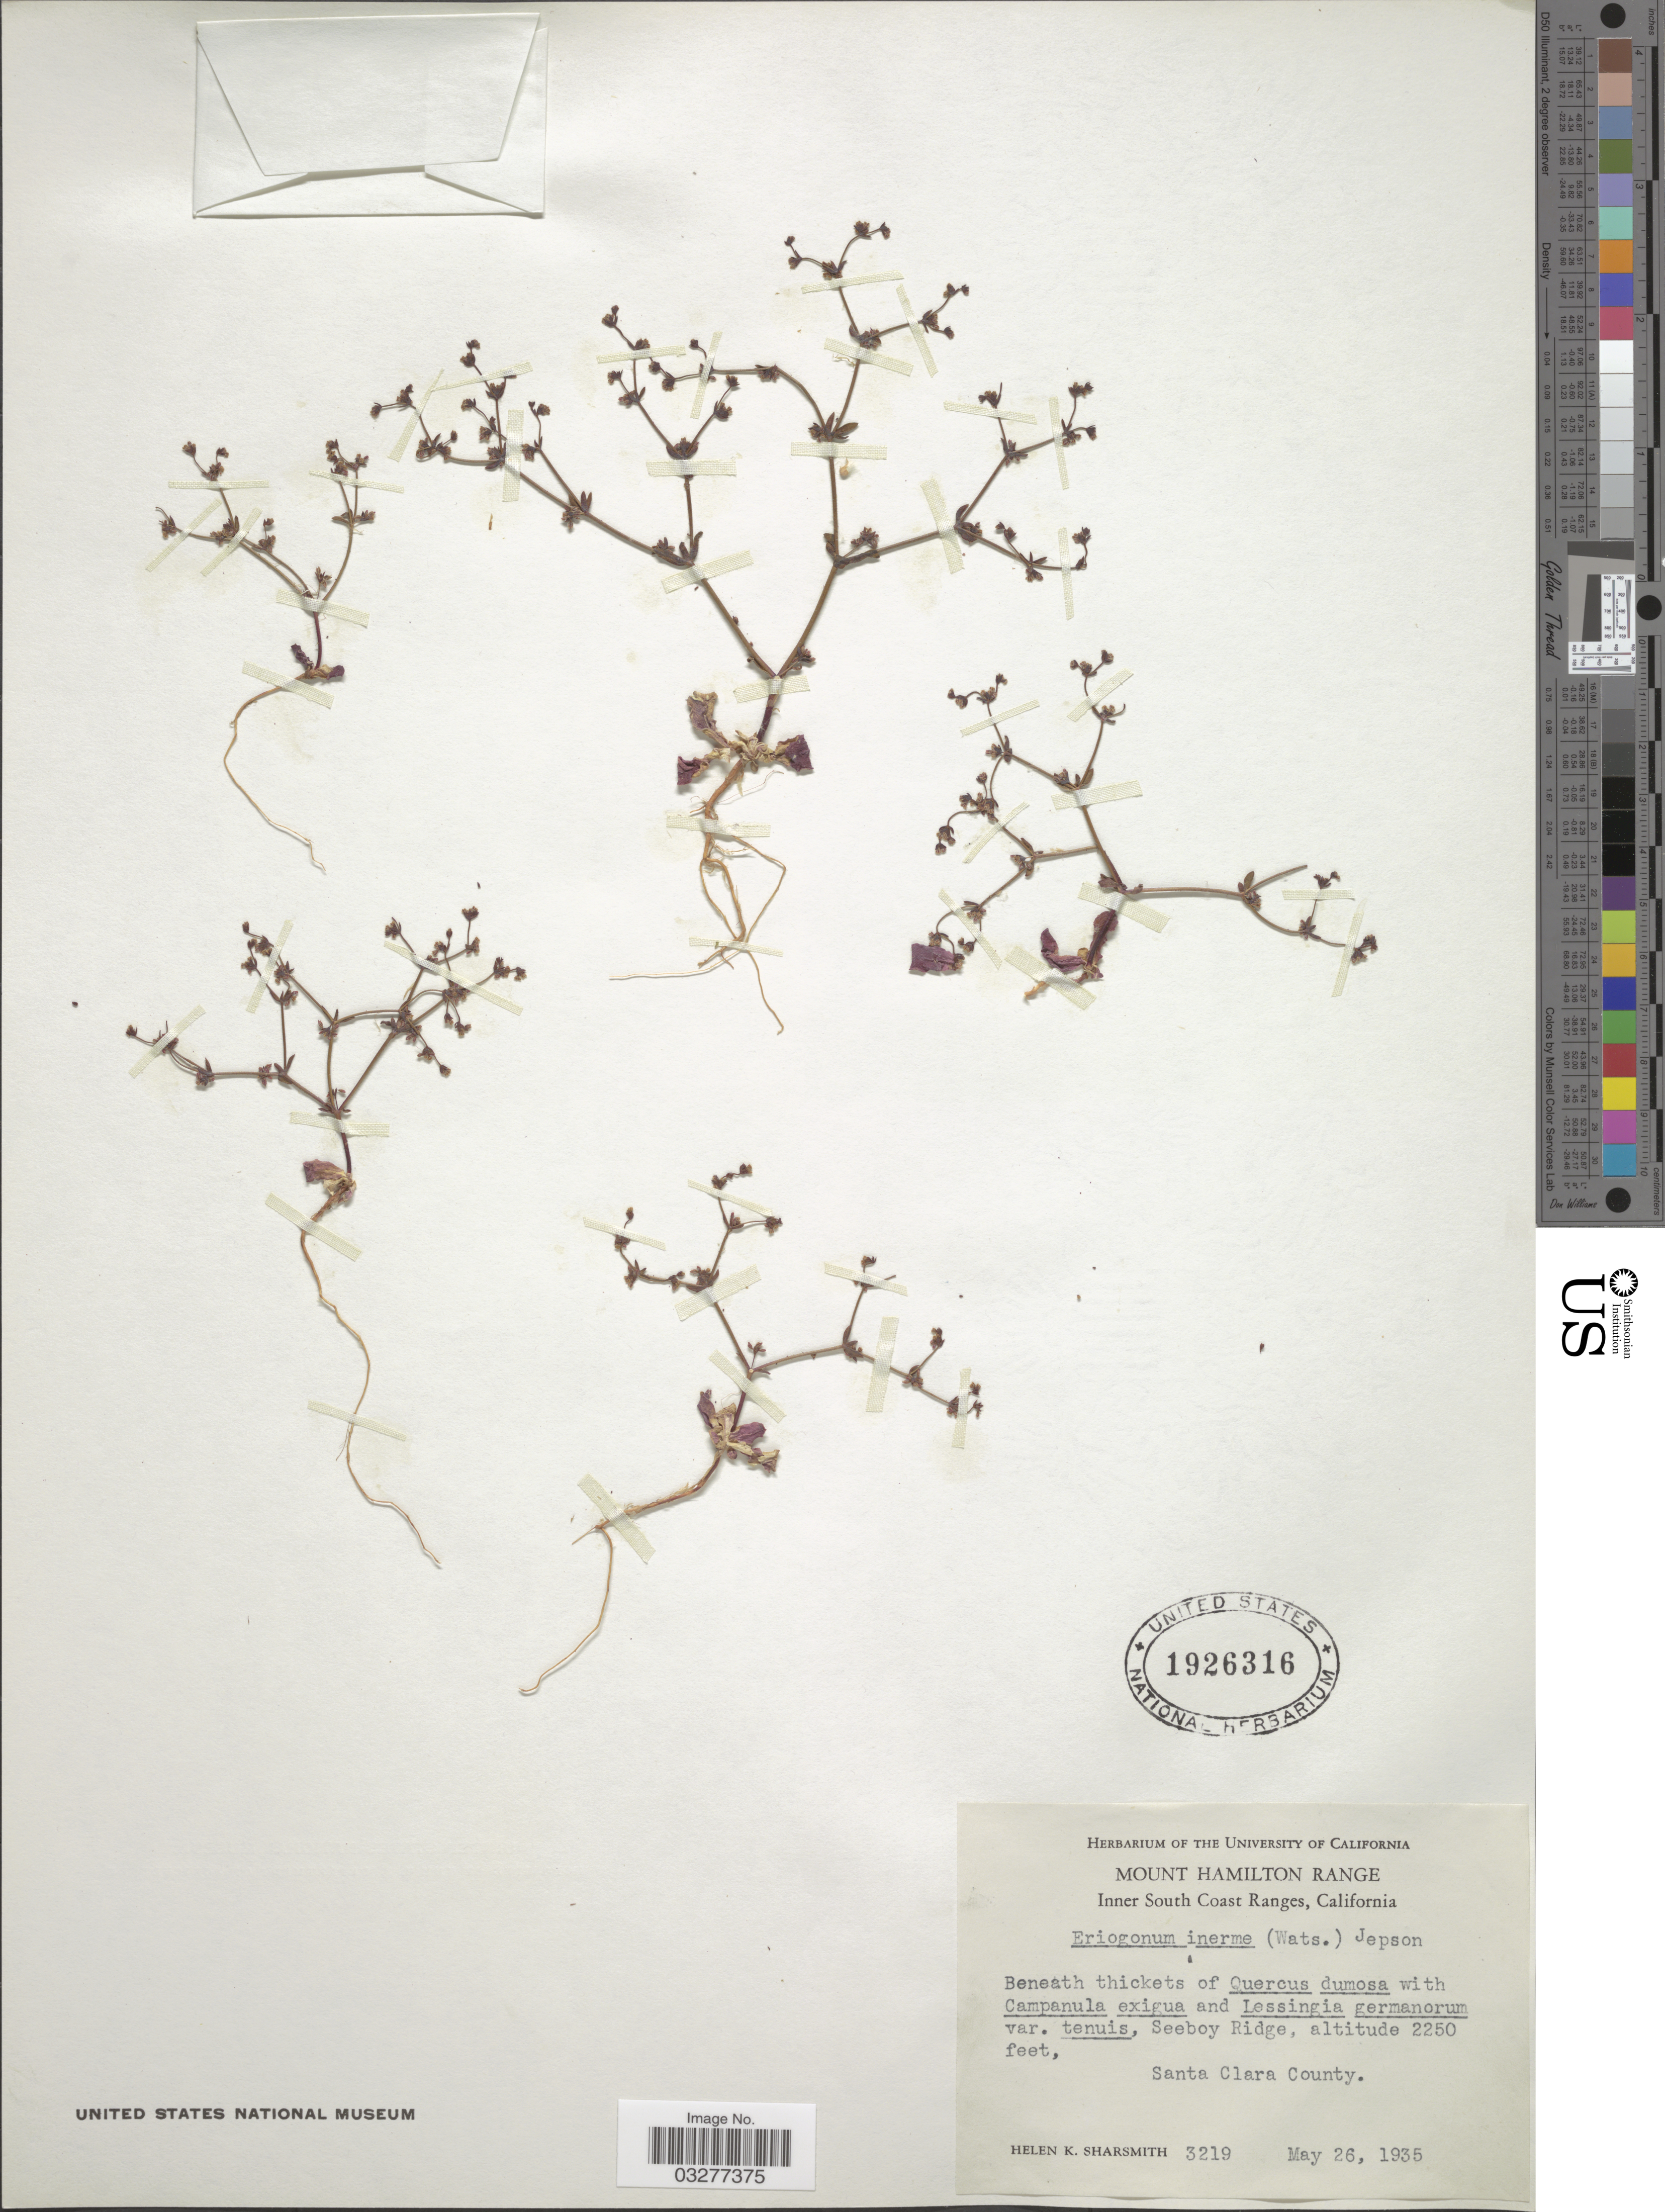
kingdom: Plantae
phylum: Tracheophyta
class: Magnoliopsida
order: Caryophyllales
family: Polygonaceae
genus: Eriogonum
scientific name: Eriogonum inerme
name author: (S. Watson) Jeps.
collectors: H. Sharsmith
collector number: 3219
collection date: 1935-05-26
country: United States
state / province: California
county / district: Santa Clara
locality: Mount Hamilton Range. Innter South Coast Ranges. Seeboy Ridge. Santa Clara County.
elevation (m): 686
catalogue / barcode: US 1926316